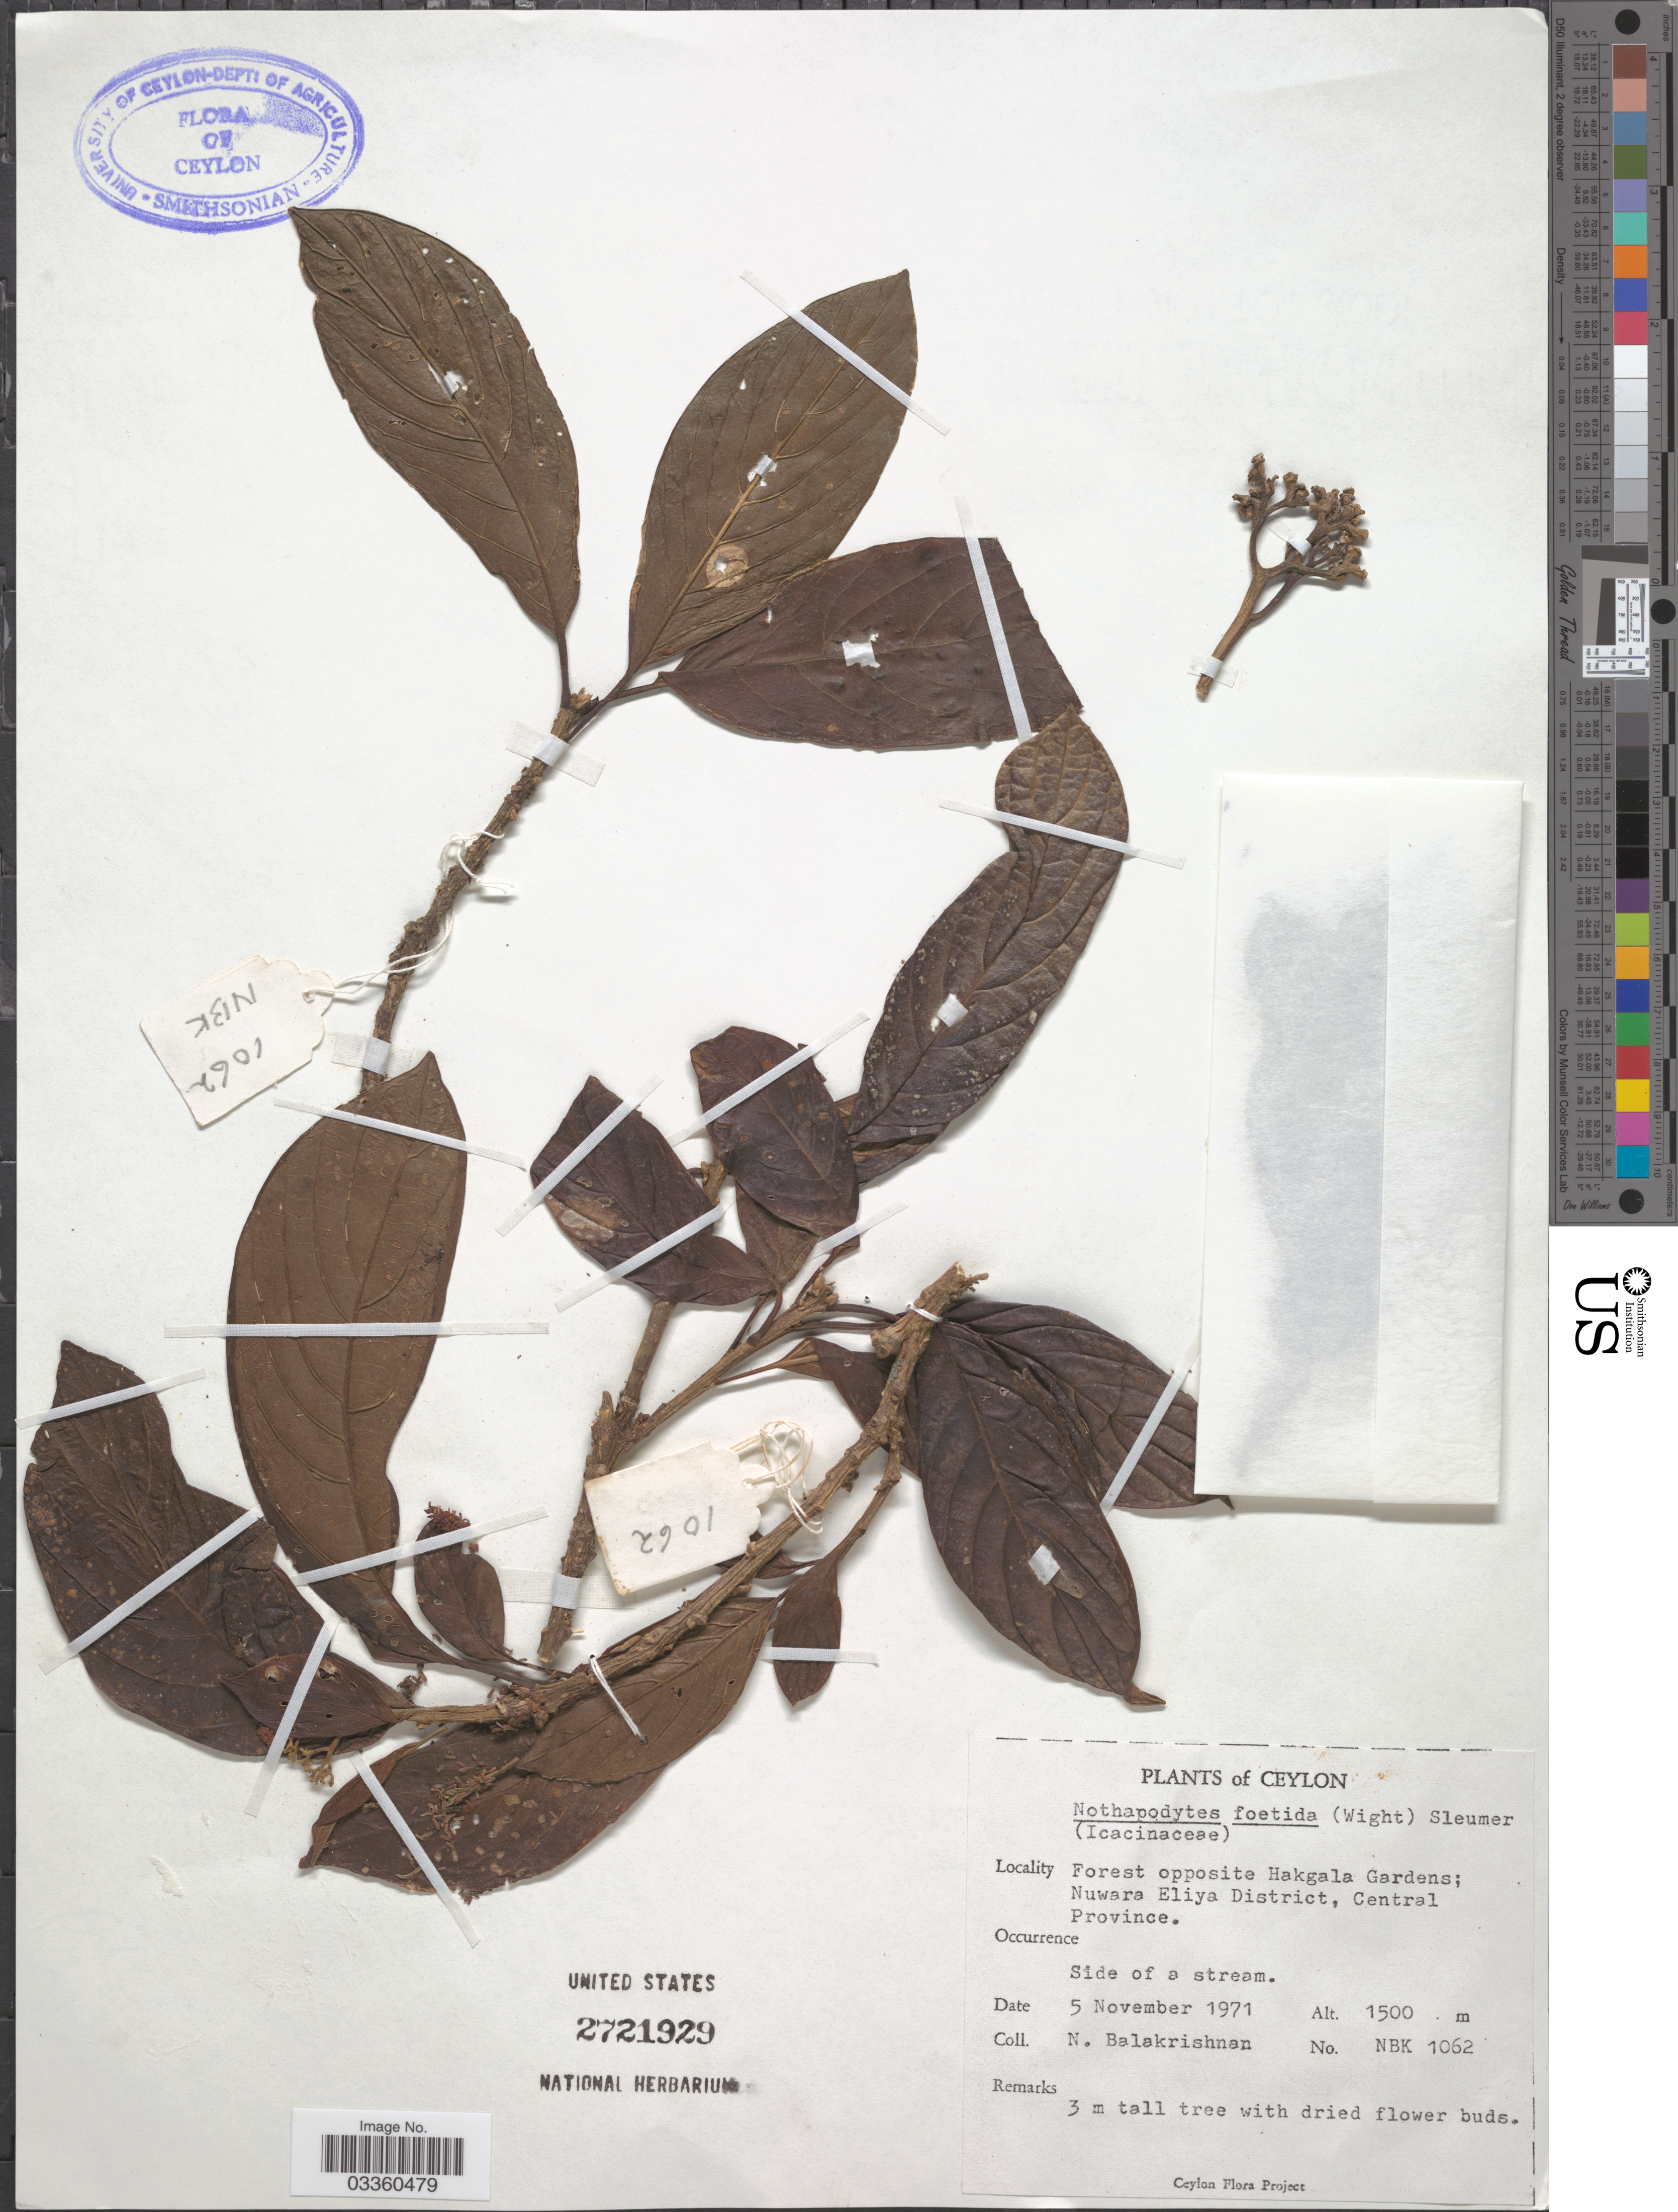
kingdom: Plantae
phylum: Tracheophyta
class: Magnoliopsida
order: Icacinales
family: Icacinaceae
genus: Nothapodytes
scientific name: Nothapodytes foetida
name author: (Wight) Sleumer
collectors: N. Balakrishnan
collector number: NBK 1062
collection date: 1971-11-05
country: Sri Lanka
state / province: Central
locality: Ceylon. Forest opposite Hakgala Gardens; Nuwara Eliya District.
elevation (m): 1500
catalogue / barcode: US 2721929